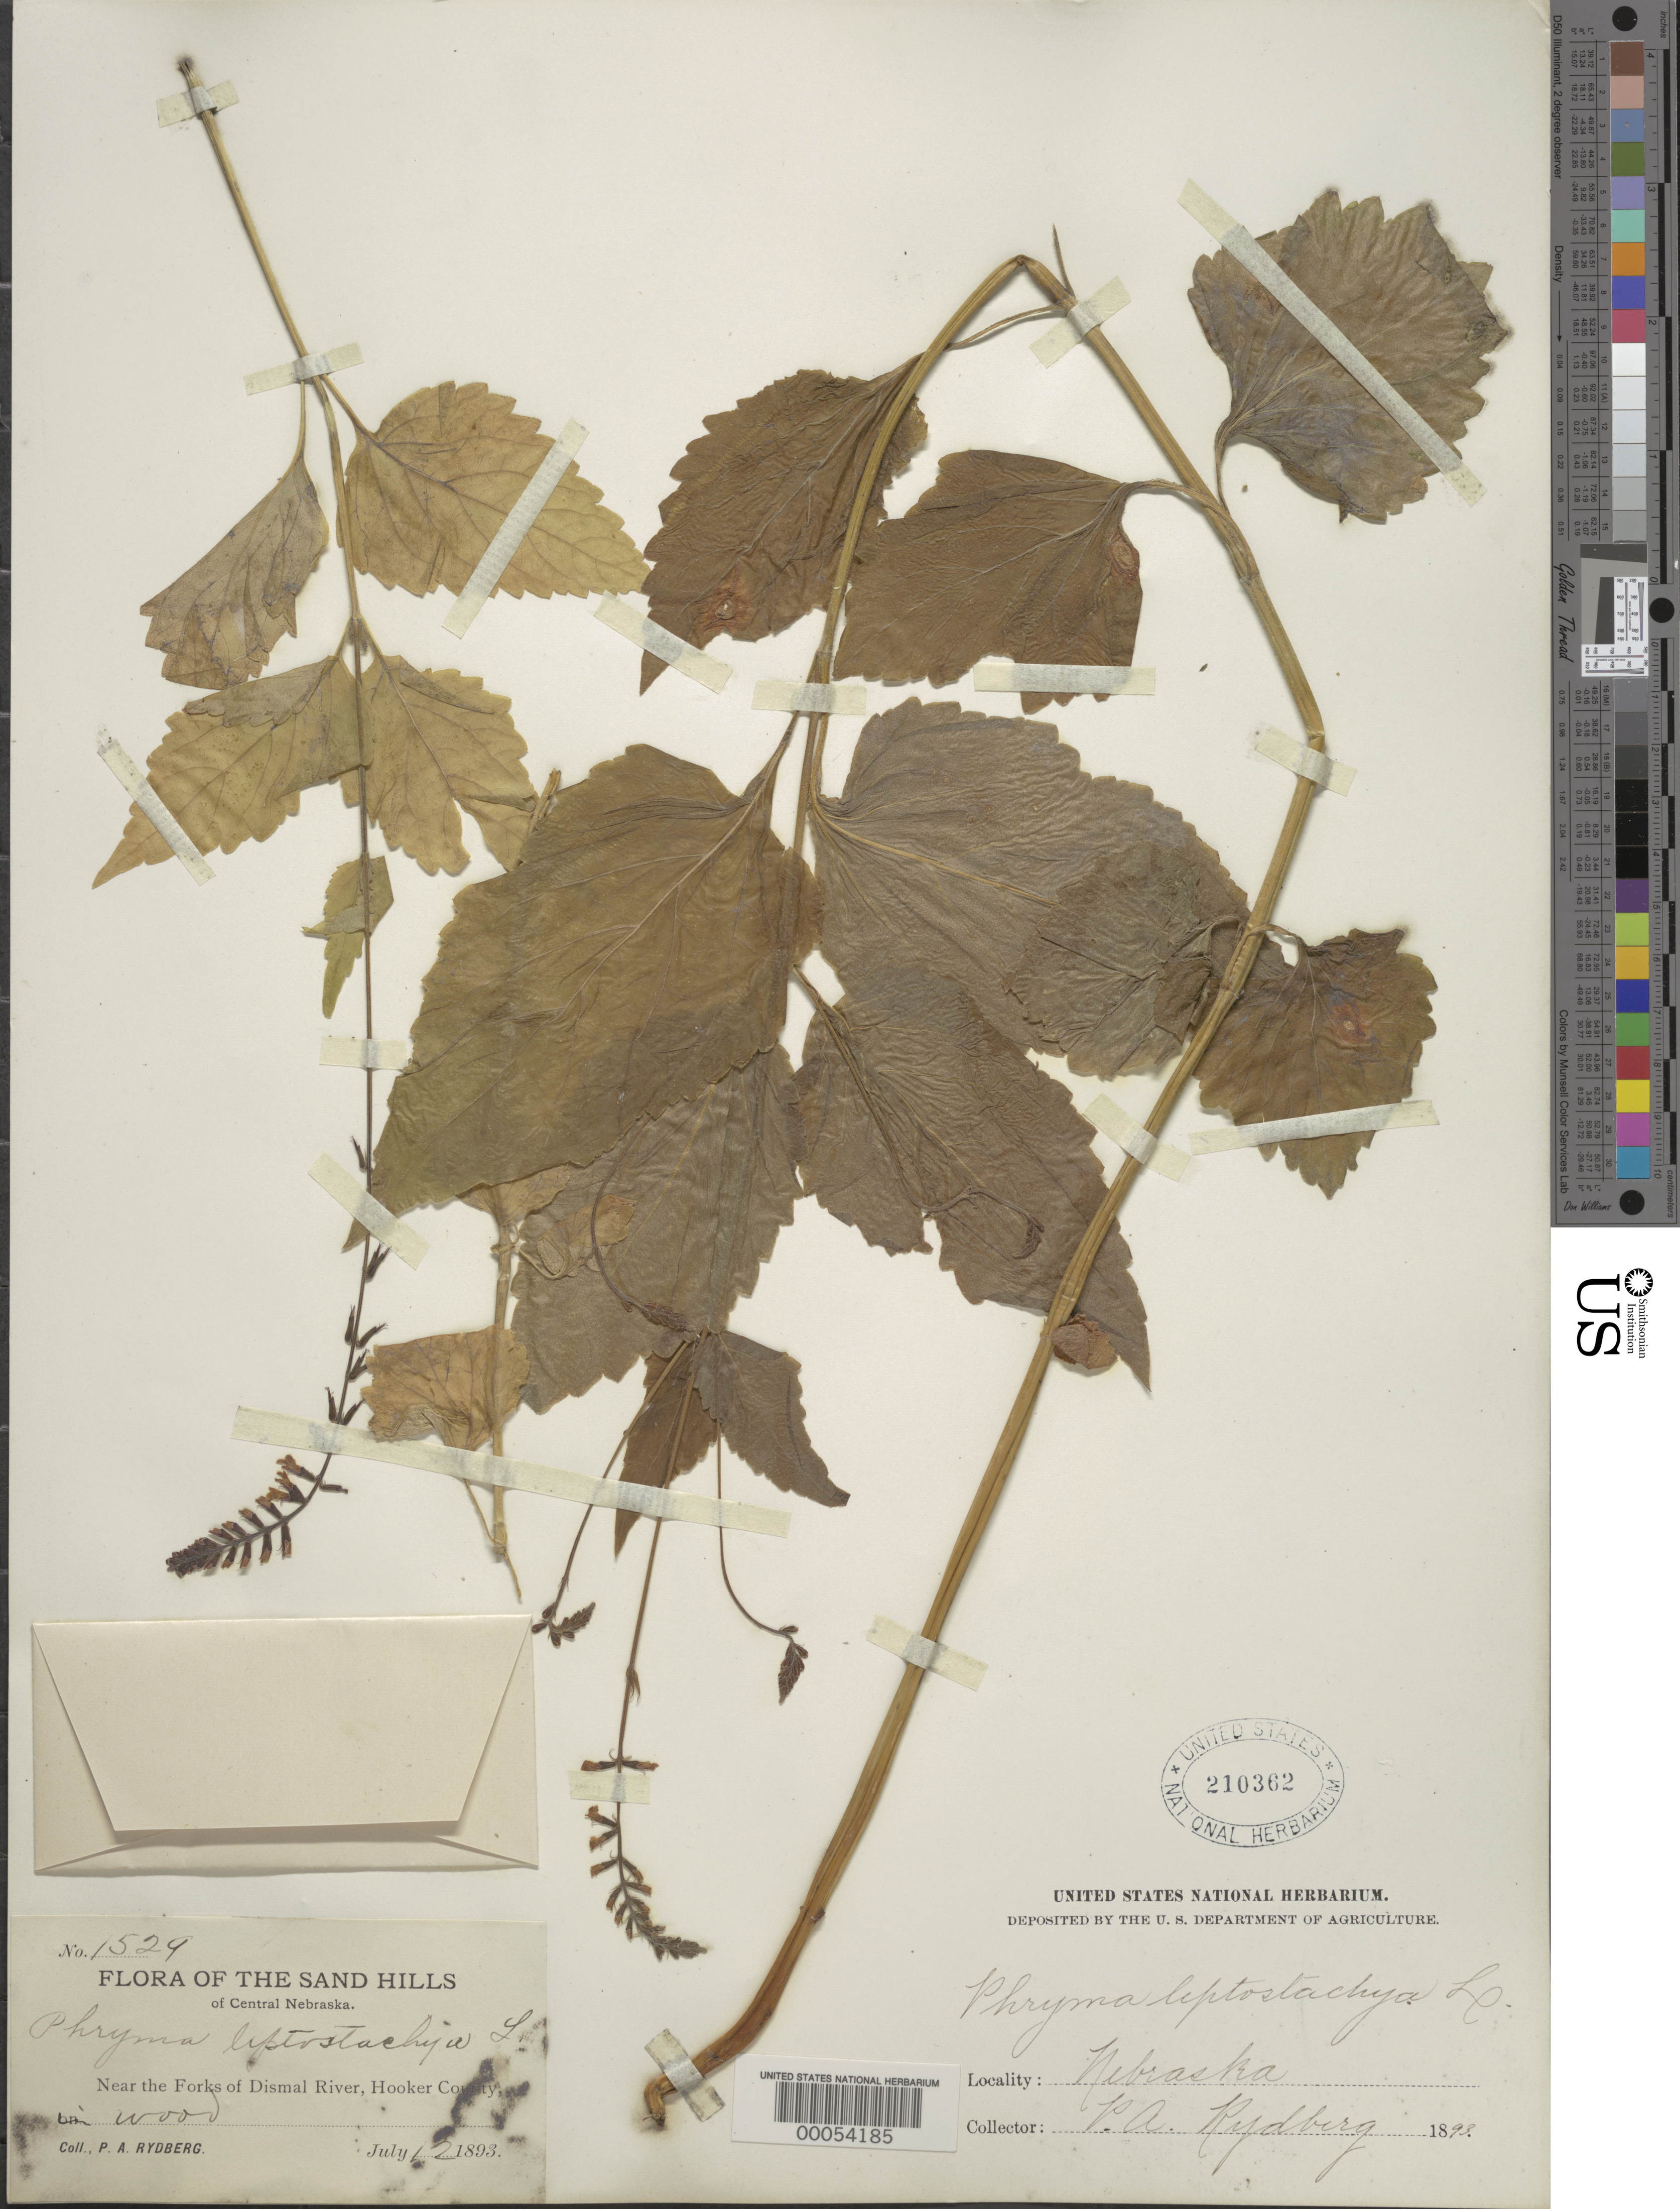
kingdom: Plantae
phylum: Tracheophyta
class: Magnoliopsida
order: Lamiales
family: Phrymaceae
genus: Phryma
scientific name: Phryma leptostachya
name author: L.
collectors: P. A. Rydberg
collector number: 1529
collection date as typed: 12 Jul 1893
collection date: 1893-07-12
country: United States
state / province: Nebraska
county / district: Hooker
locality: Near the forks of dismal river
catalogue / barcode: US 210362